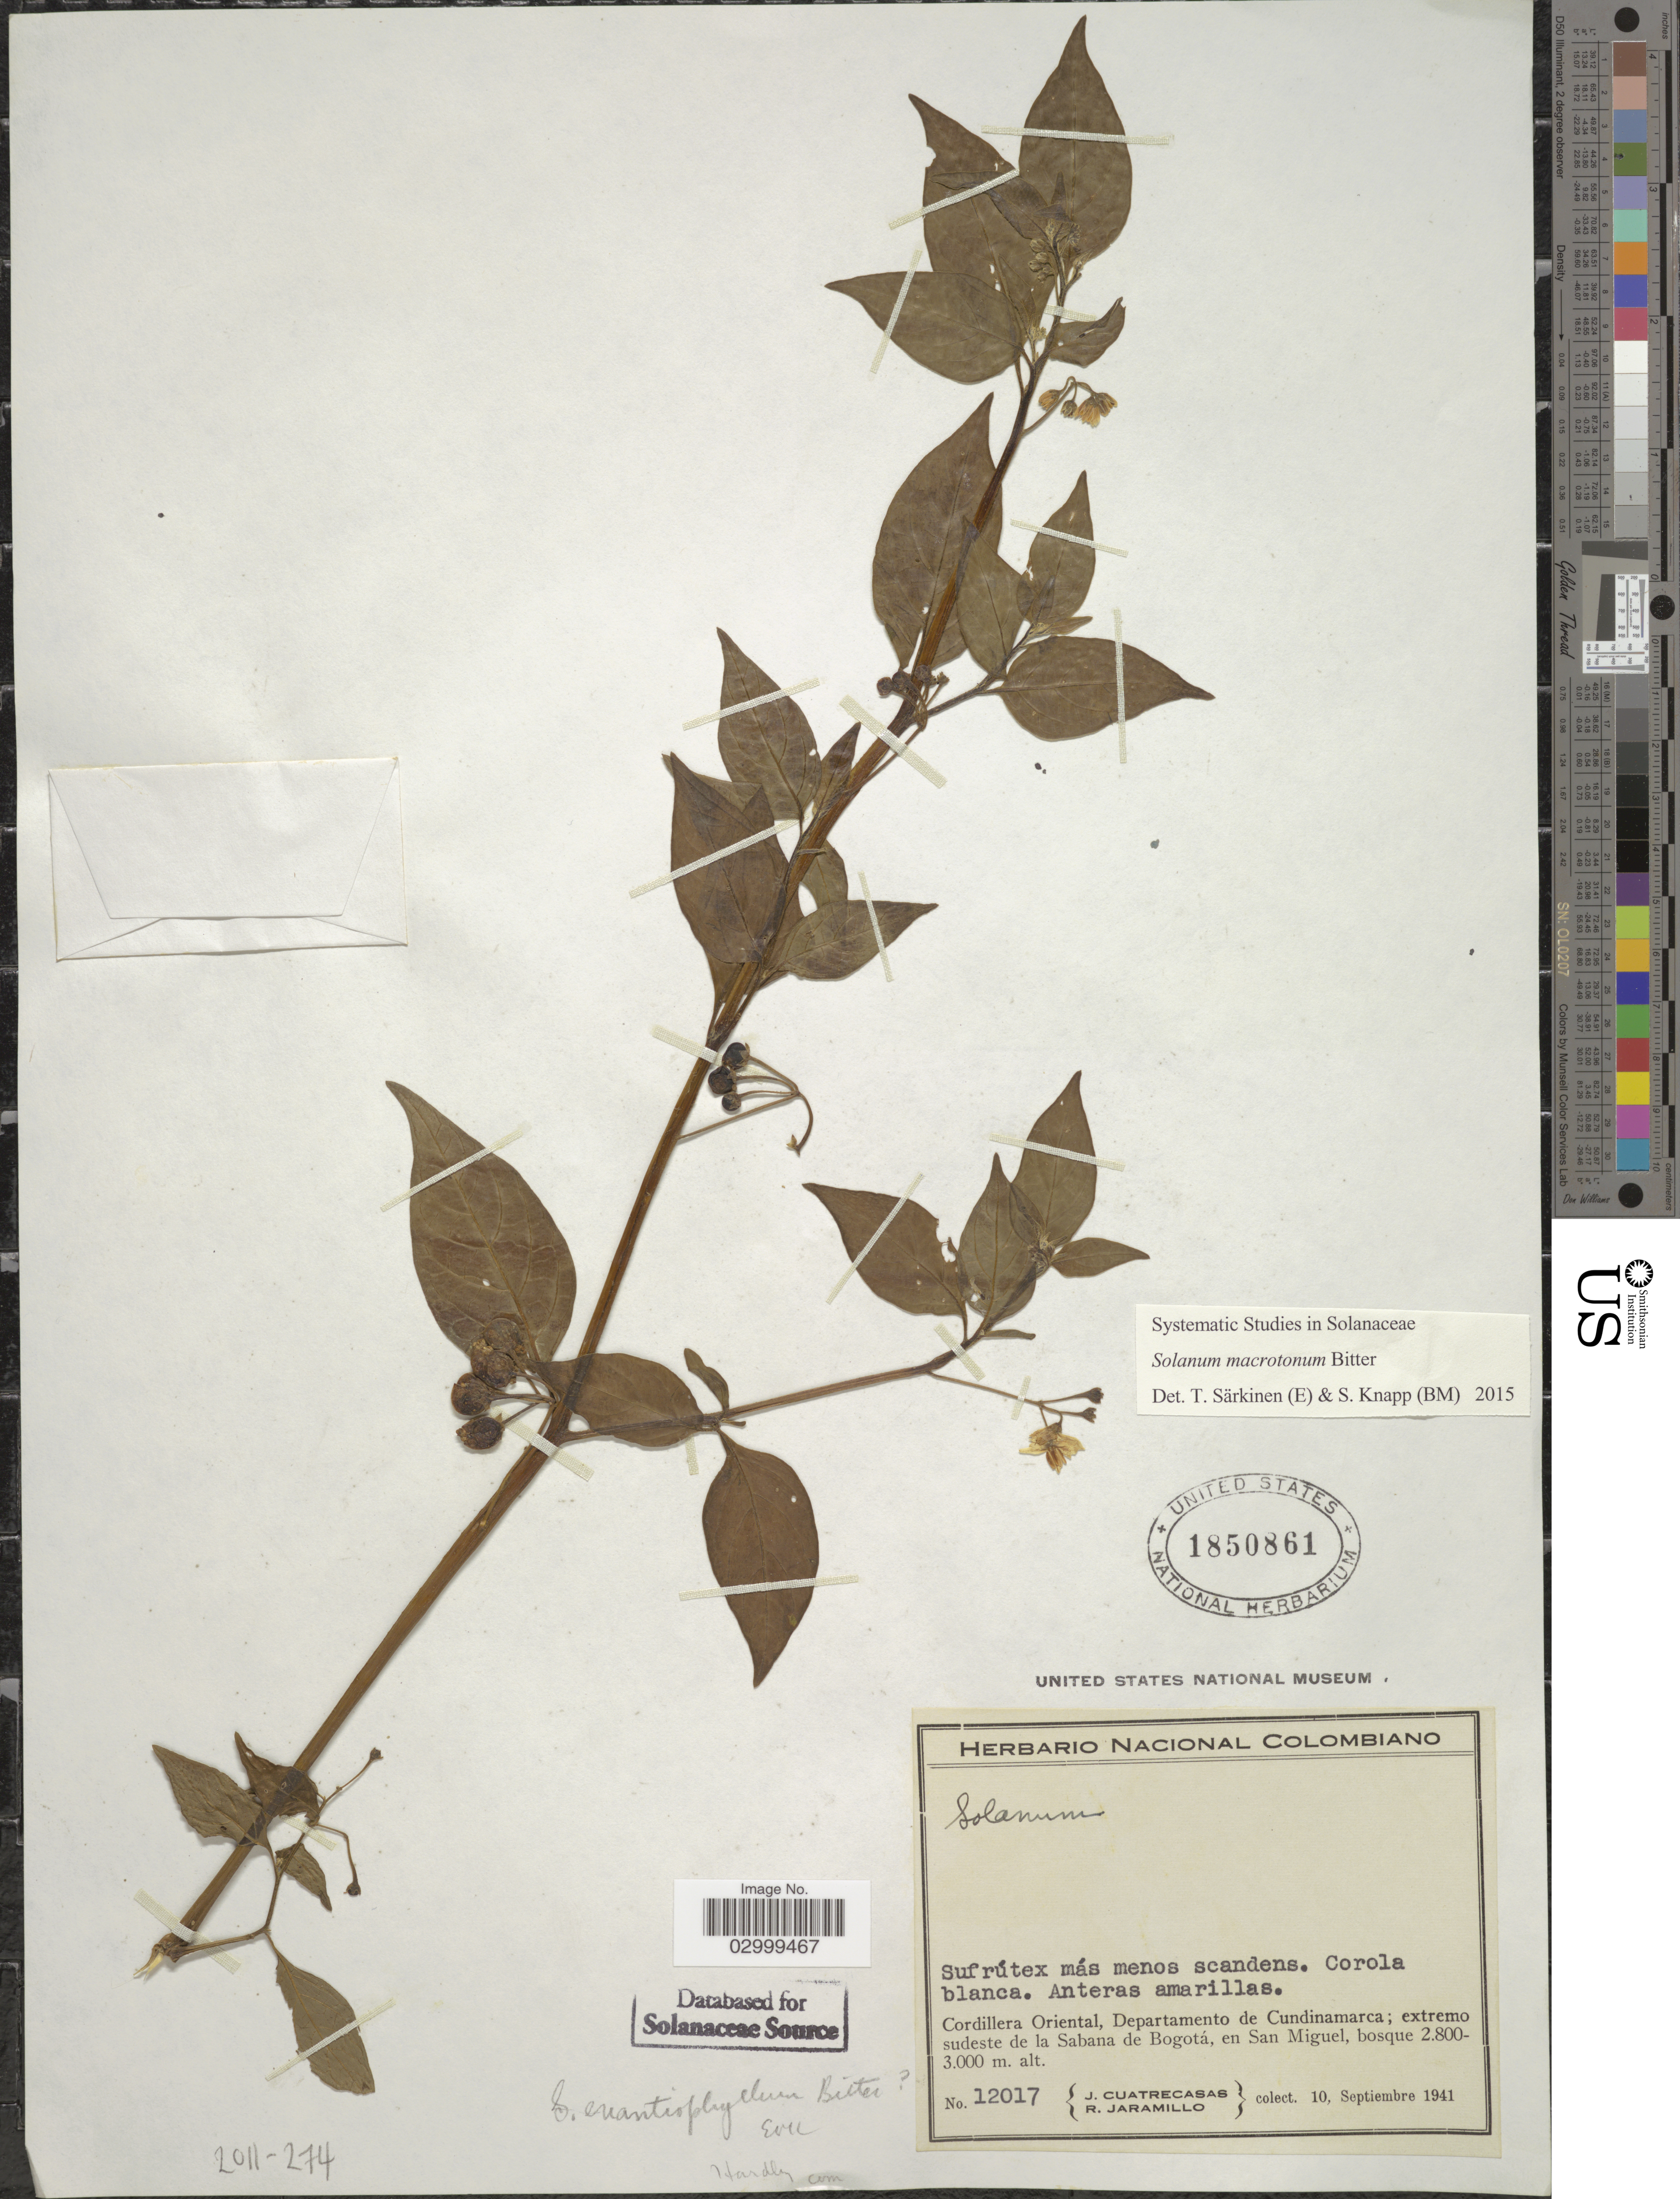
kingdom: Plantae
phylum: Tracheophyta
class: Magnoliopsida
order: Solanales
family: Solanaceae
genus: Solanum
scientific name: Solanum macrotonum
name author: Bitter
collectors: J. Cuatrecasas & R. Jaramillo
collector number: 12017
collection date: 1941-09-10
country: Colombia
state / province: Cundinamarca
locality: Cordillera Oriental, Departamento de Cundinamarca; extremo sudeste de la Sabana de Bogotá, en San Miguel.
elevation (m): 2800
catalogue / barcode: US 1850861